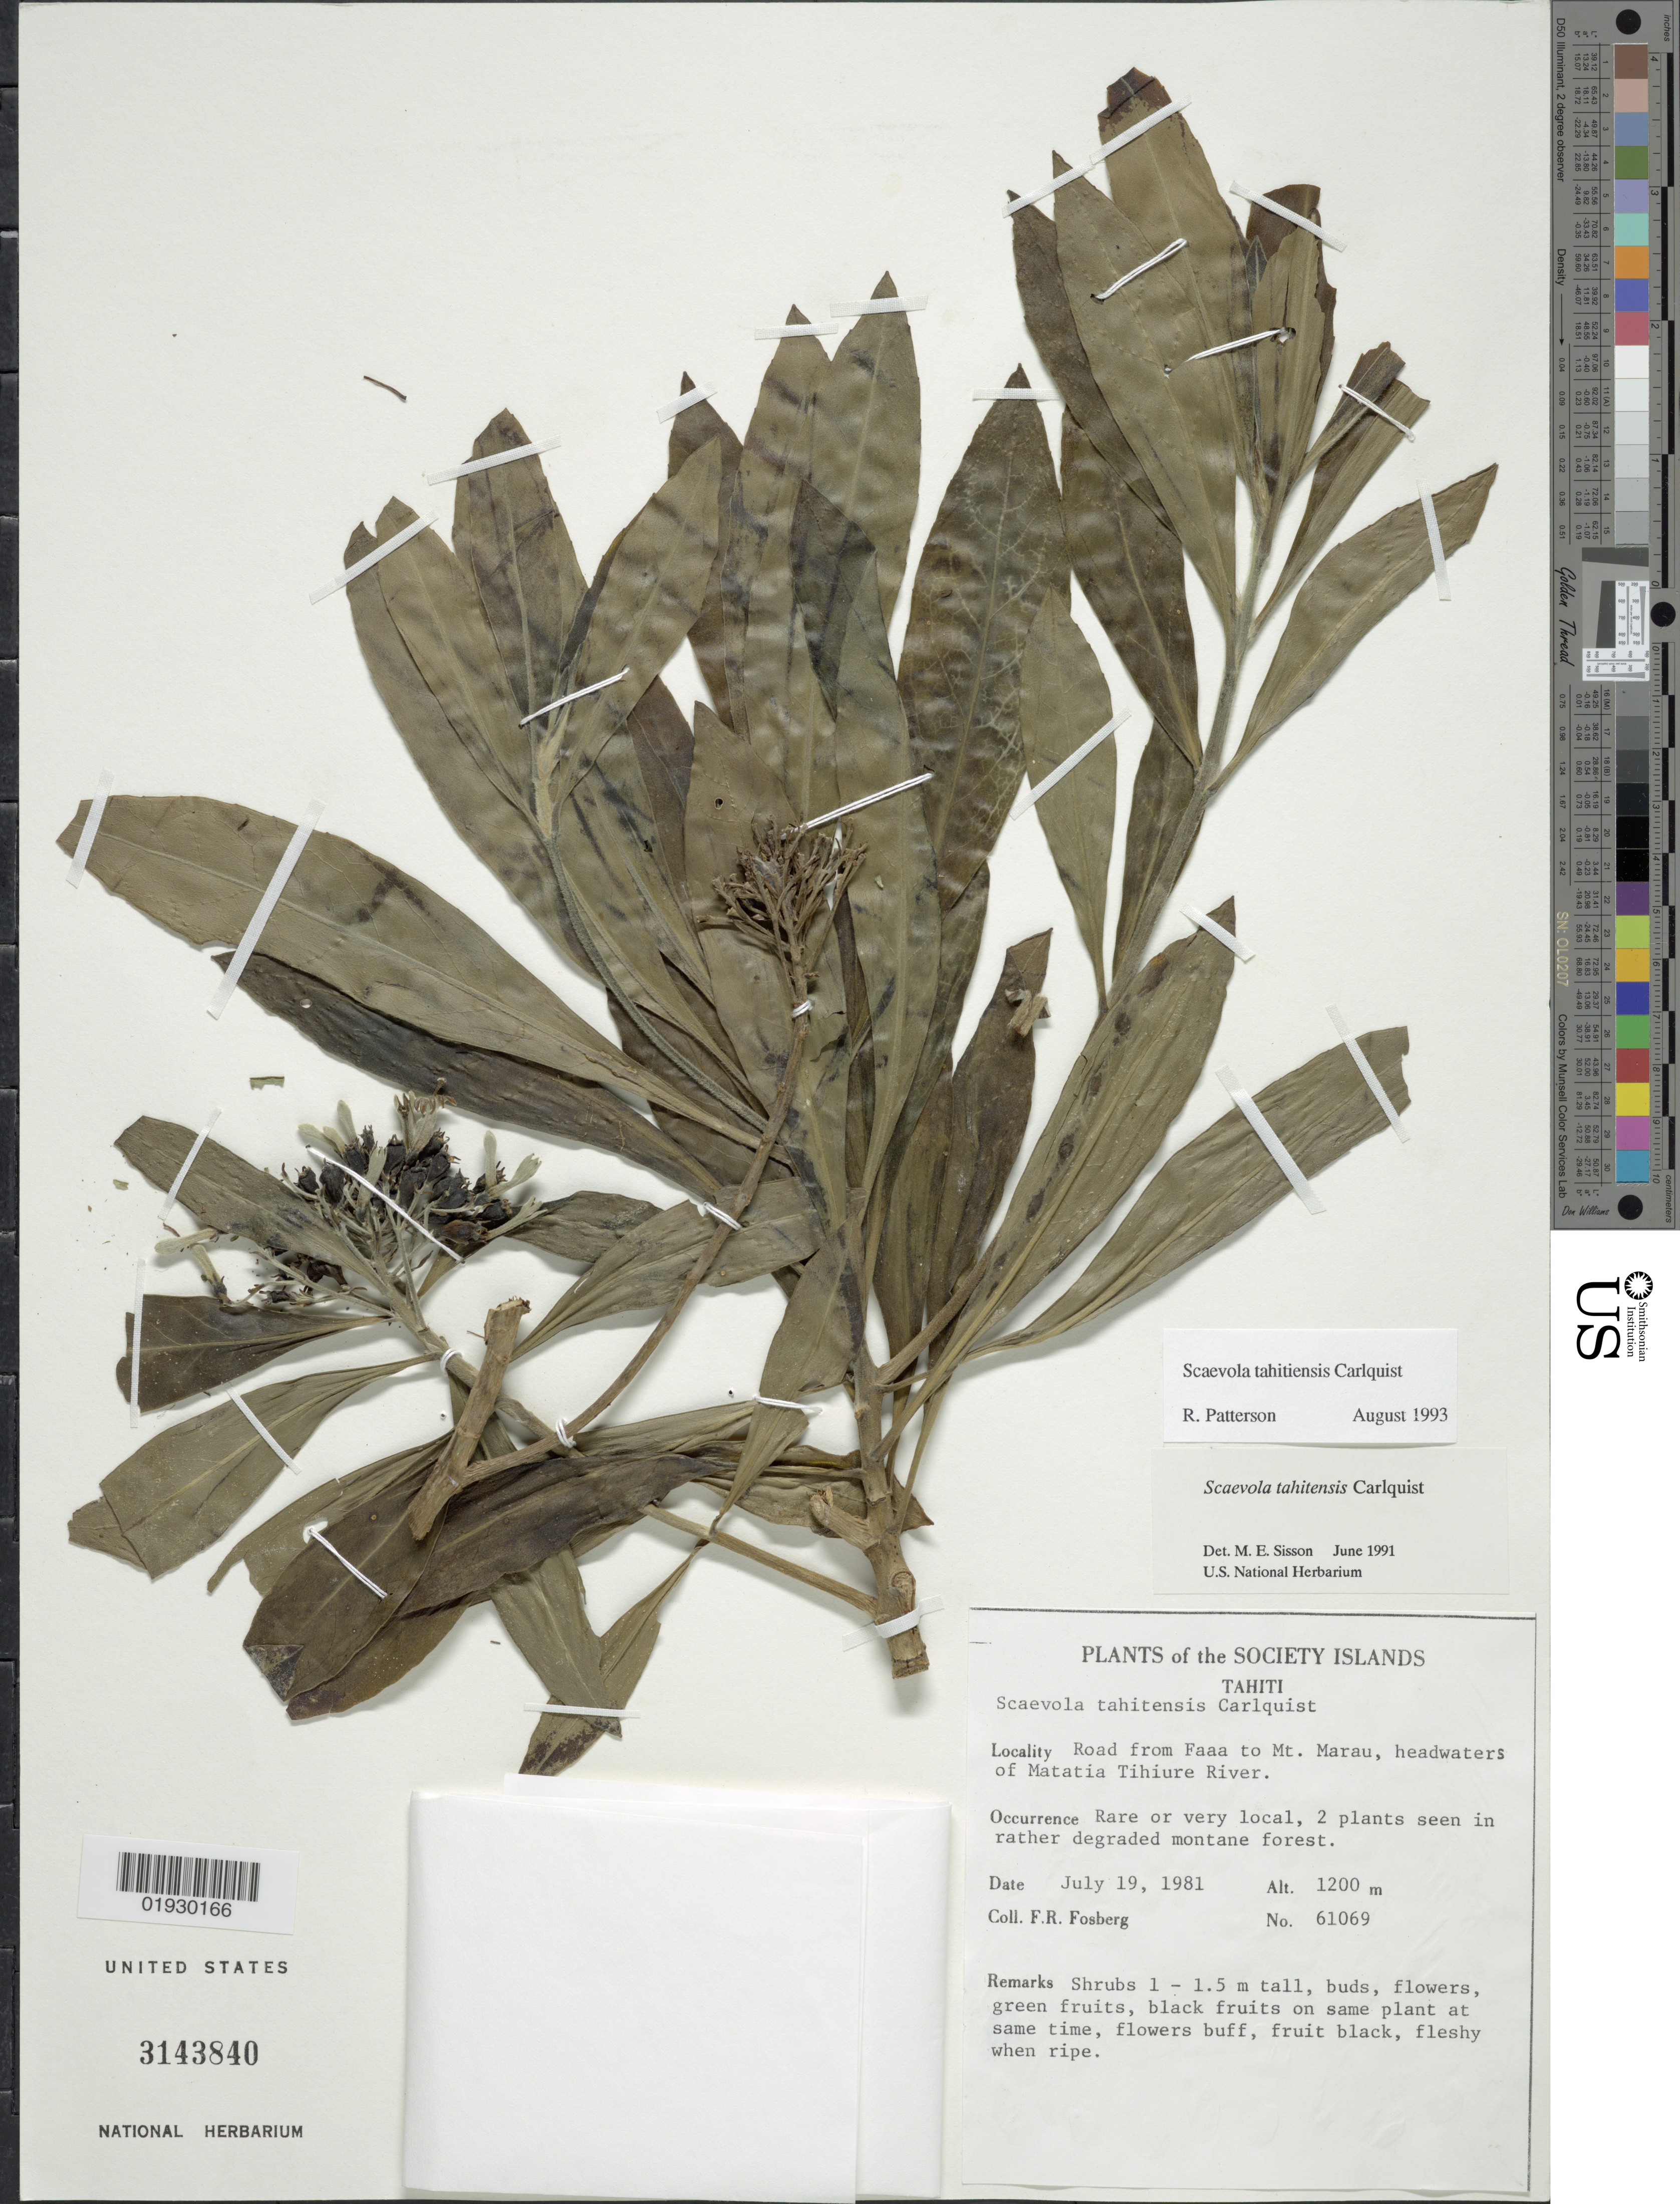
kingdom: Plantae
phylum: Tracheophyta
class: Magnoliopsida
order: Asterales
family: Goodeniaceae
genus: Scaevola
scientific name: Scaevola tahitensis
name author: Carlquist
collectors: F. R. Fosberg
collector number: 61069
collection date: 1981-07-19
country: French Polynesia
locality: Society Islands. Tahiti. Road from Faaa to Mt. Marau, headwaters of Matatia Tihiure River.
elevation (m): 1200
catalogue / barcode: US 3143840